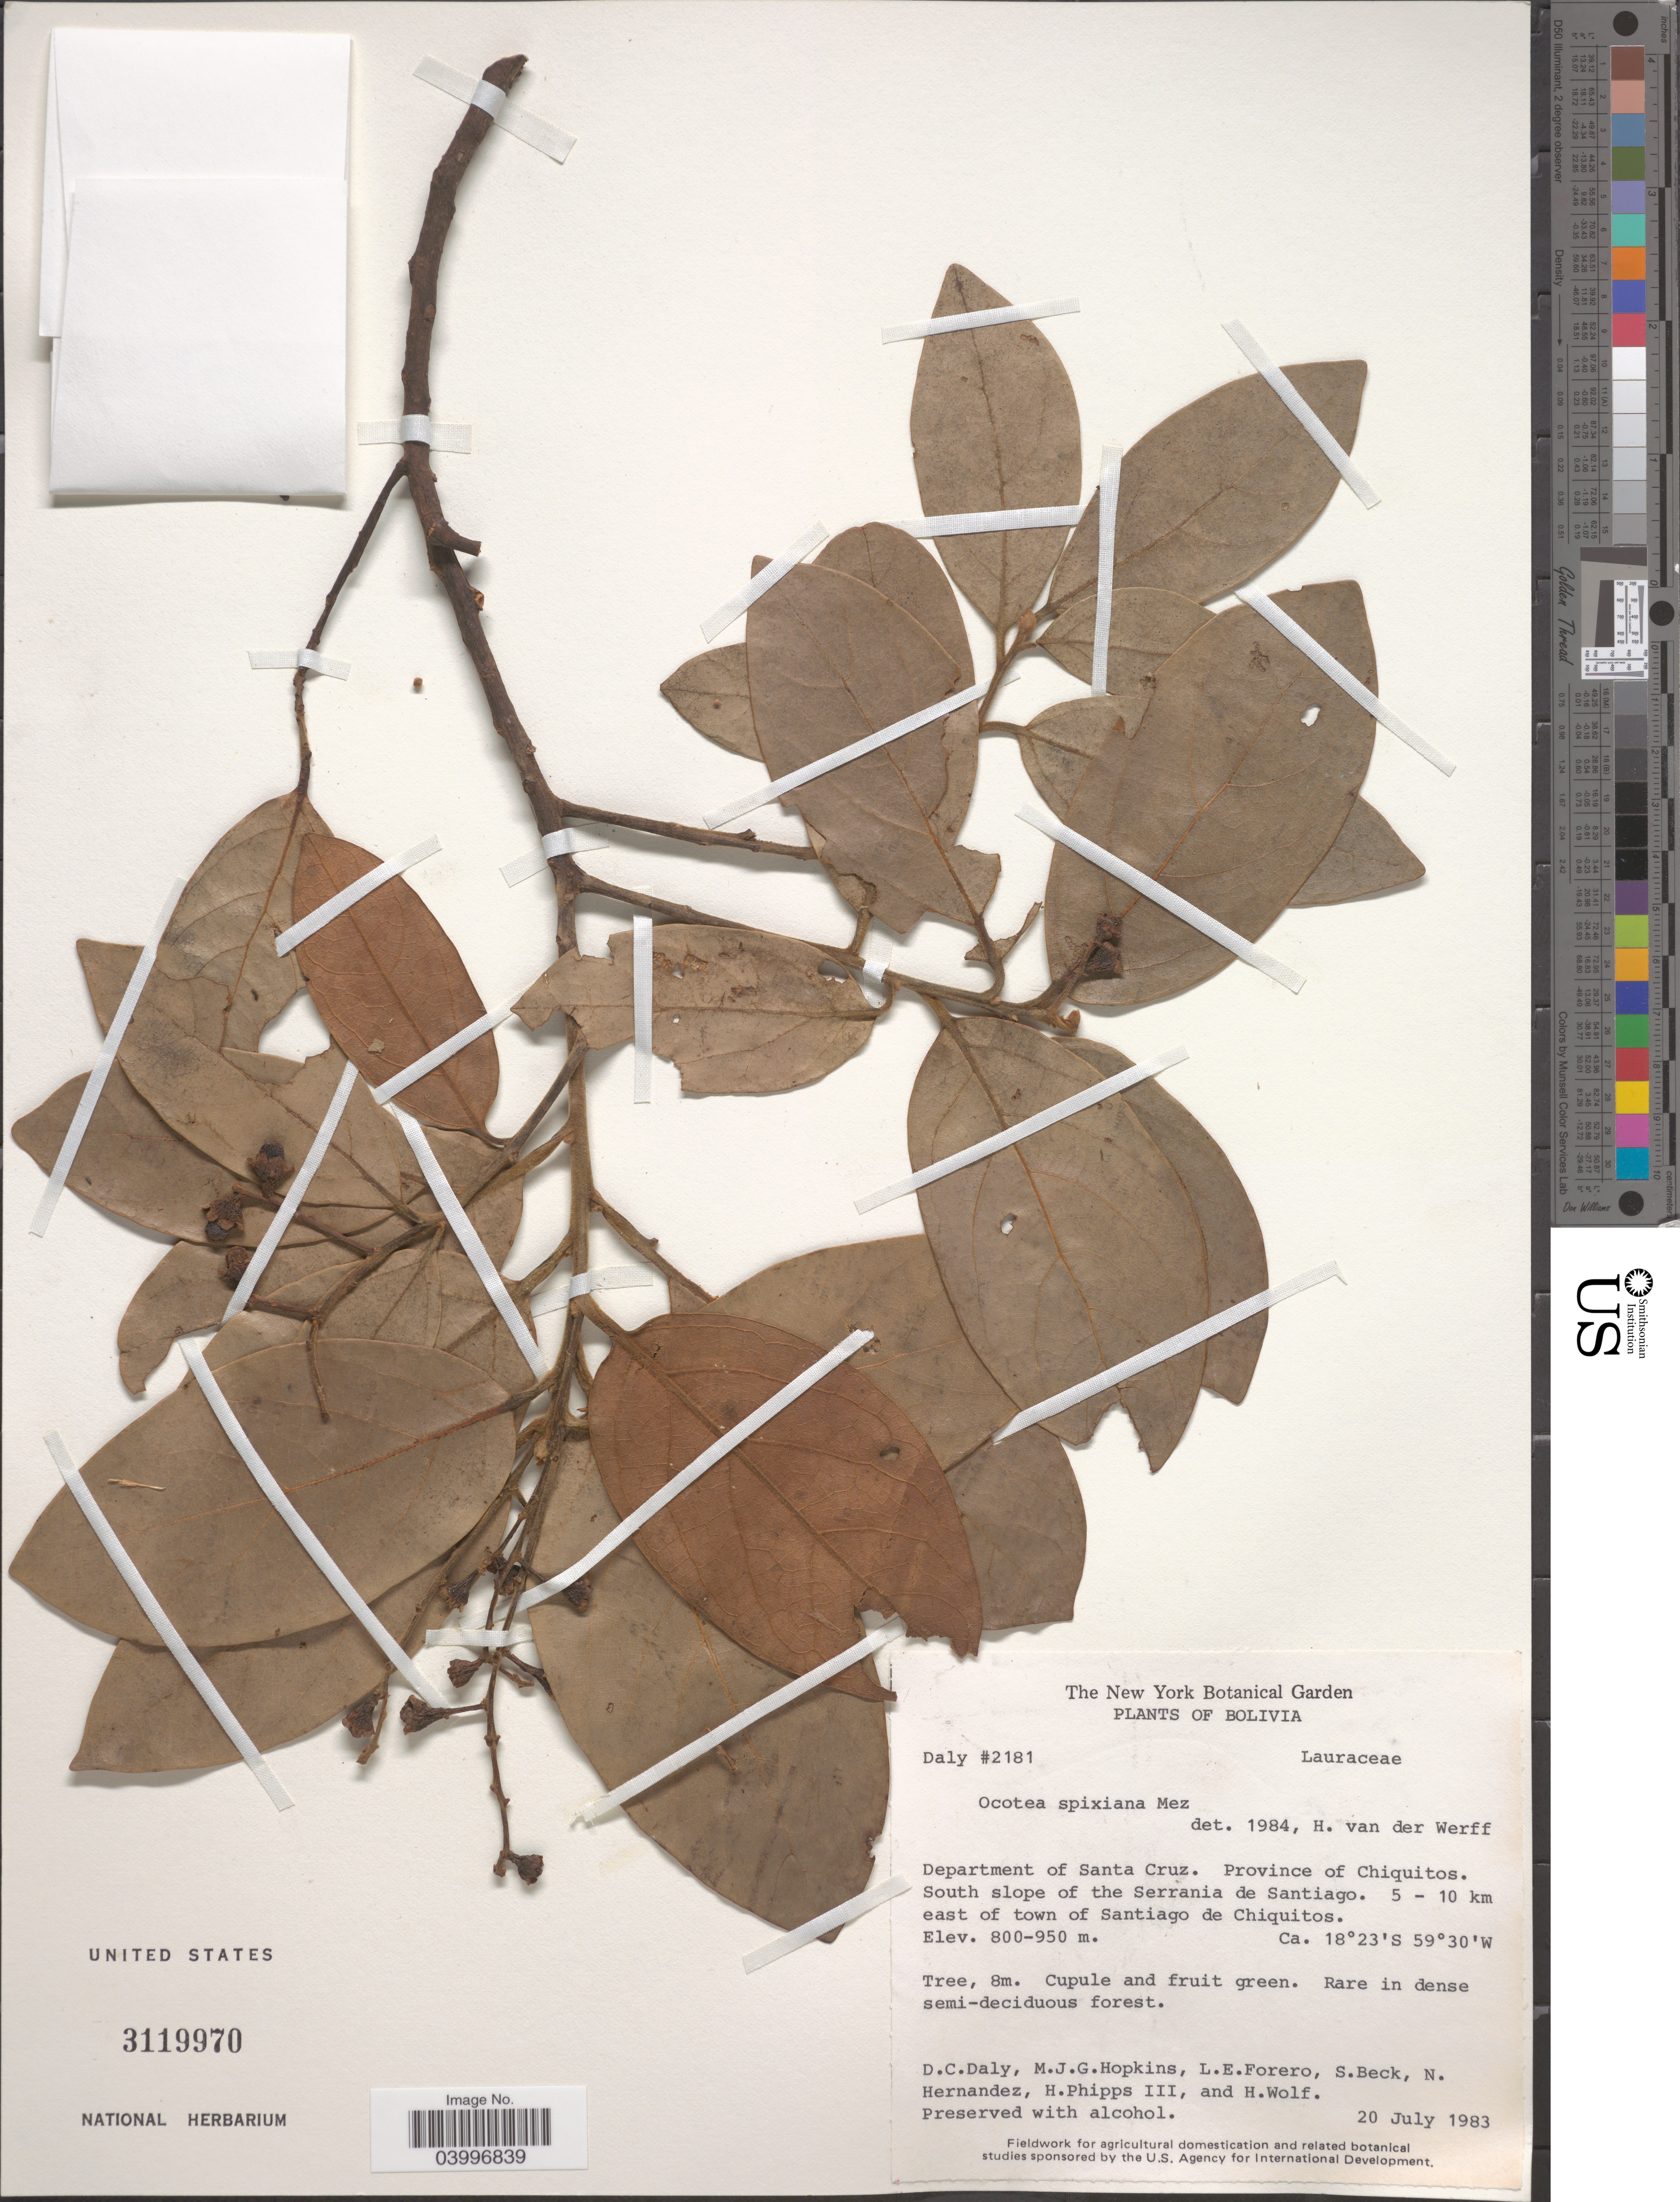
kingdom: Plantae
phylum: Tracheophyta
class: Magnoliopsida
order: Laurales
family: Lauraceae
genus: Ocotea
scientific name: Ocotea spixiana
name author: (Nees) Mez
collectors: D. C. Daly, M. J. G. Hopkins, L. Forero, S. G. Beck & et al.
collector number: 2181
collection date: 1983-07-20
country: Bolivia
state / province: Santa Cruz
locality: Department of Santa Cruz. Province of Chiquitos. South slope of the Serrania de Santiago. 5-10 km east of town of Santiago de Chiquitos.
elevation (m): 800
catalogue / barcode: US 3119970